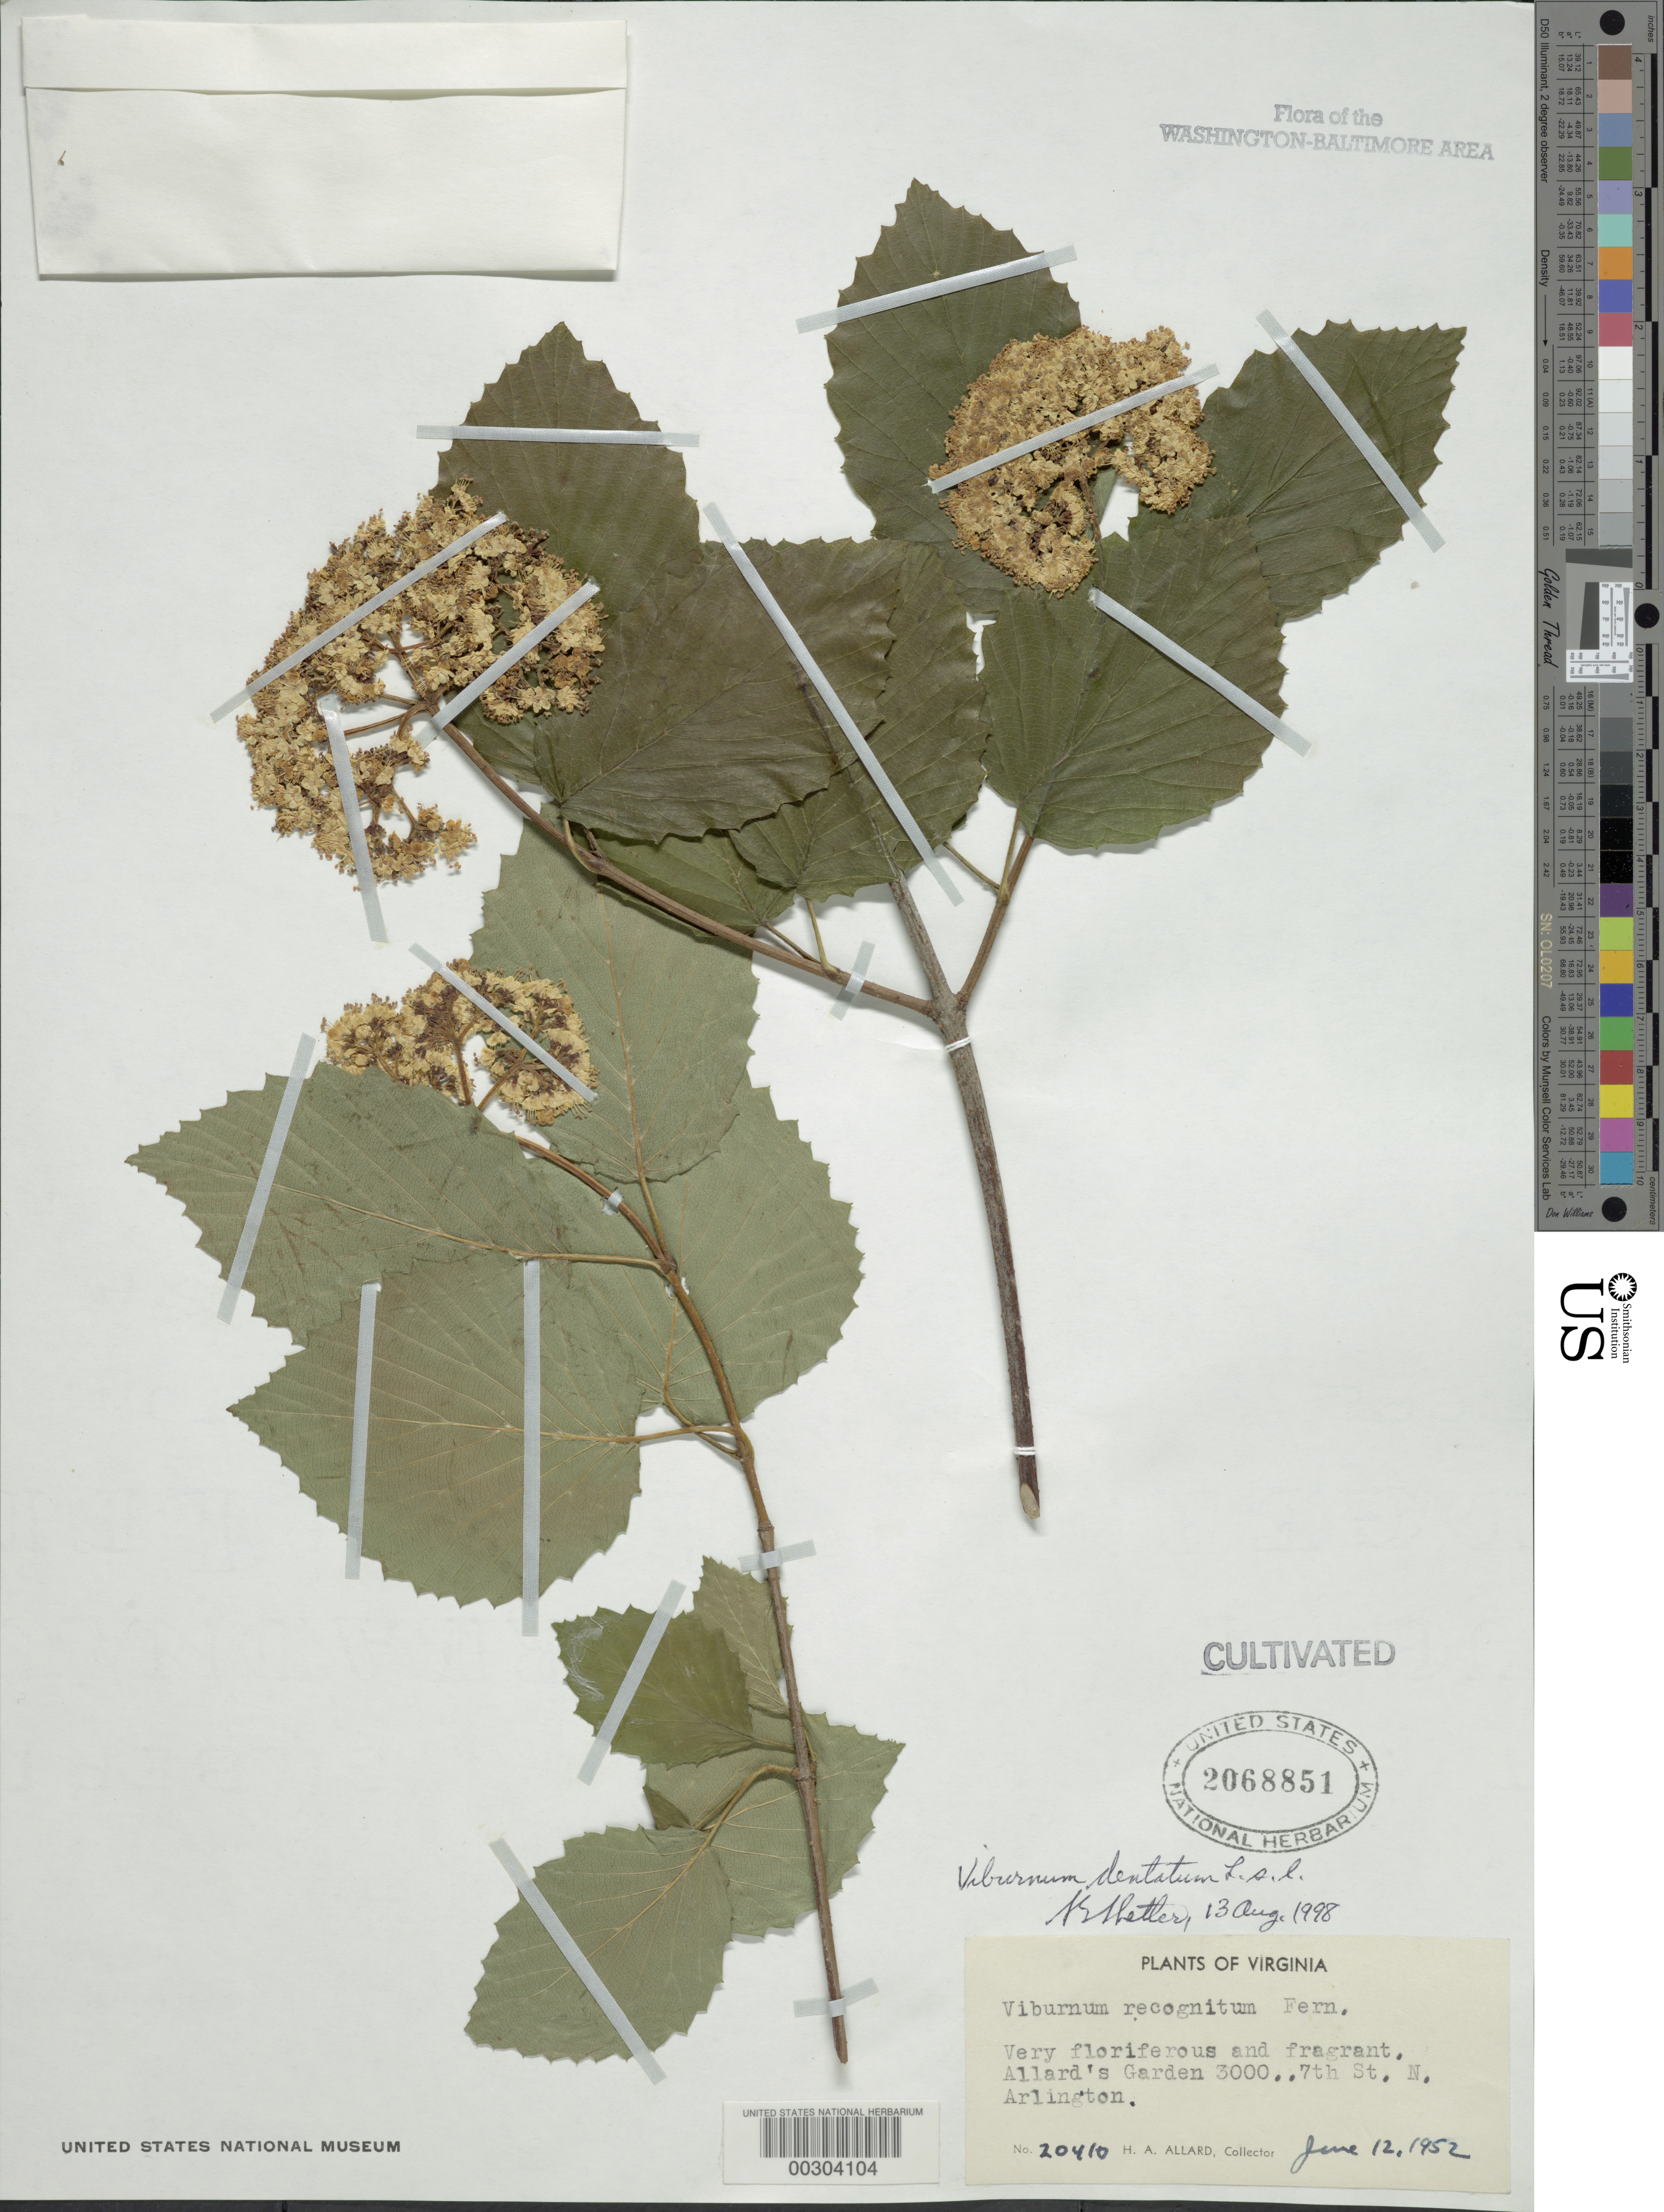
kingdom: Plantae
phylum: Tracheophyta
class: Magnoliopsida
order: Dipsacales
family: Viburnaceae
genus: Viburnum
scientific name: Viburnum dentatum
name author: L.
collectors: H. A. Allard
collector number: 20410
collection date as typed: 12 Jun 1952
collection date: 1952-06-12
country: United States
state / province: Virginia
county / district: Arlington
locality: N Arlington, 3000 7th St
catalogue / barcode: US 2068851